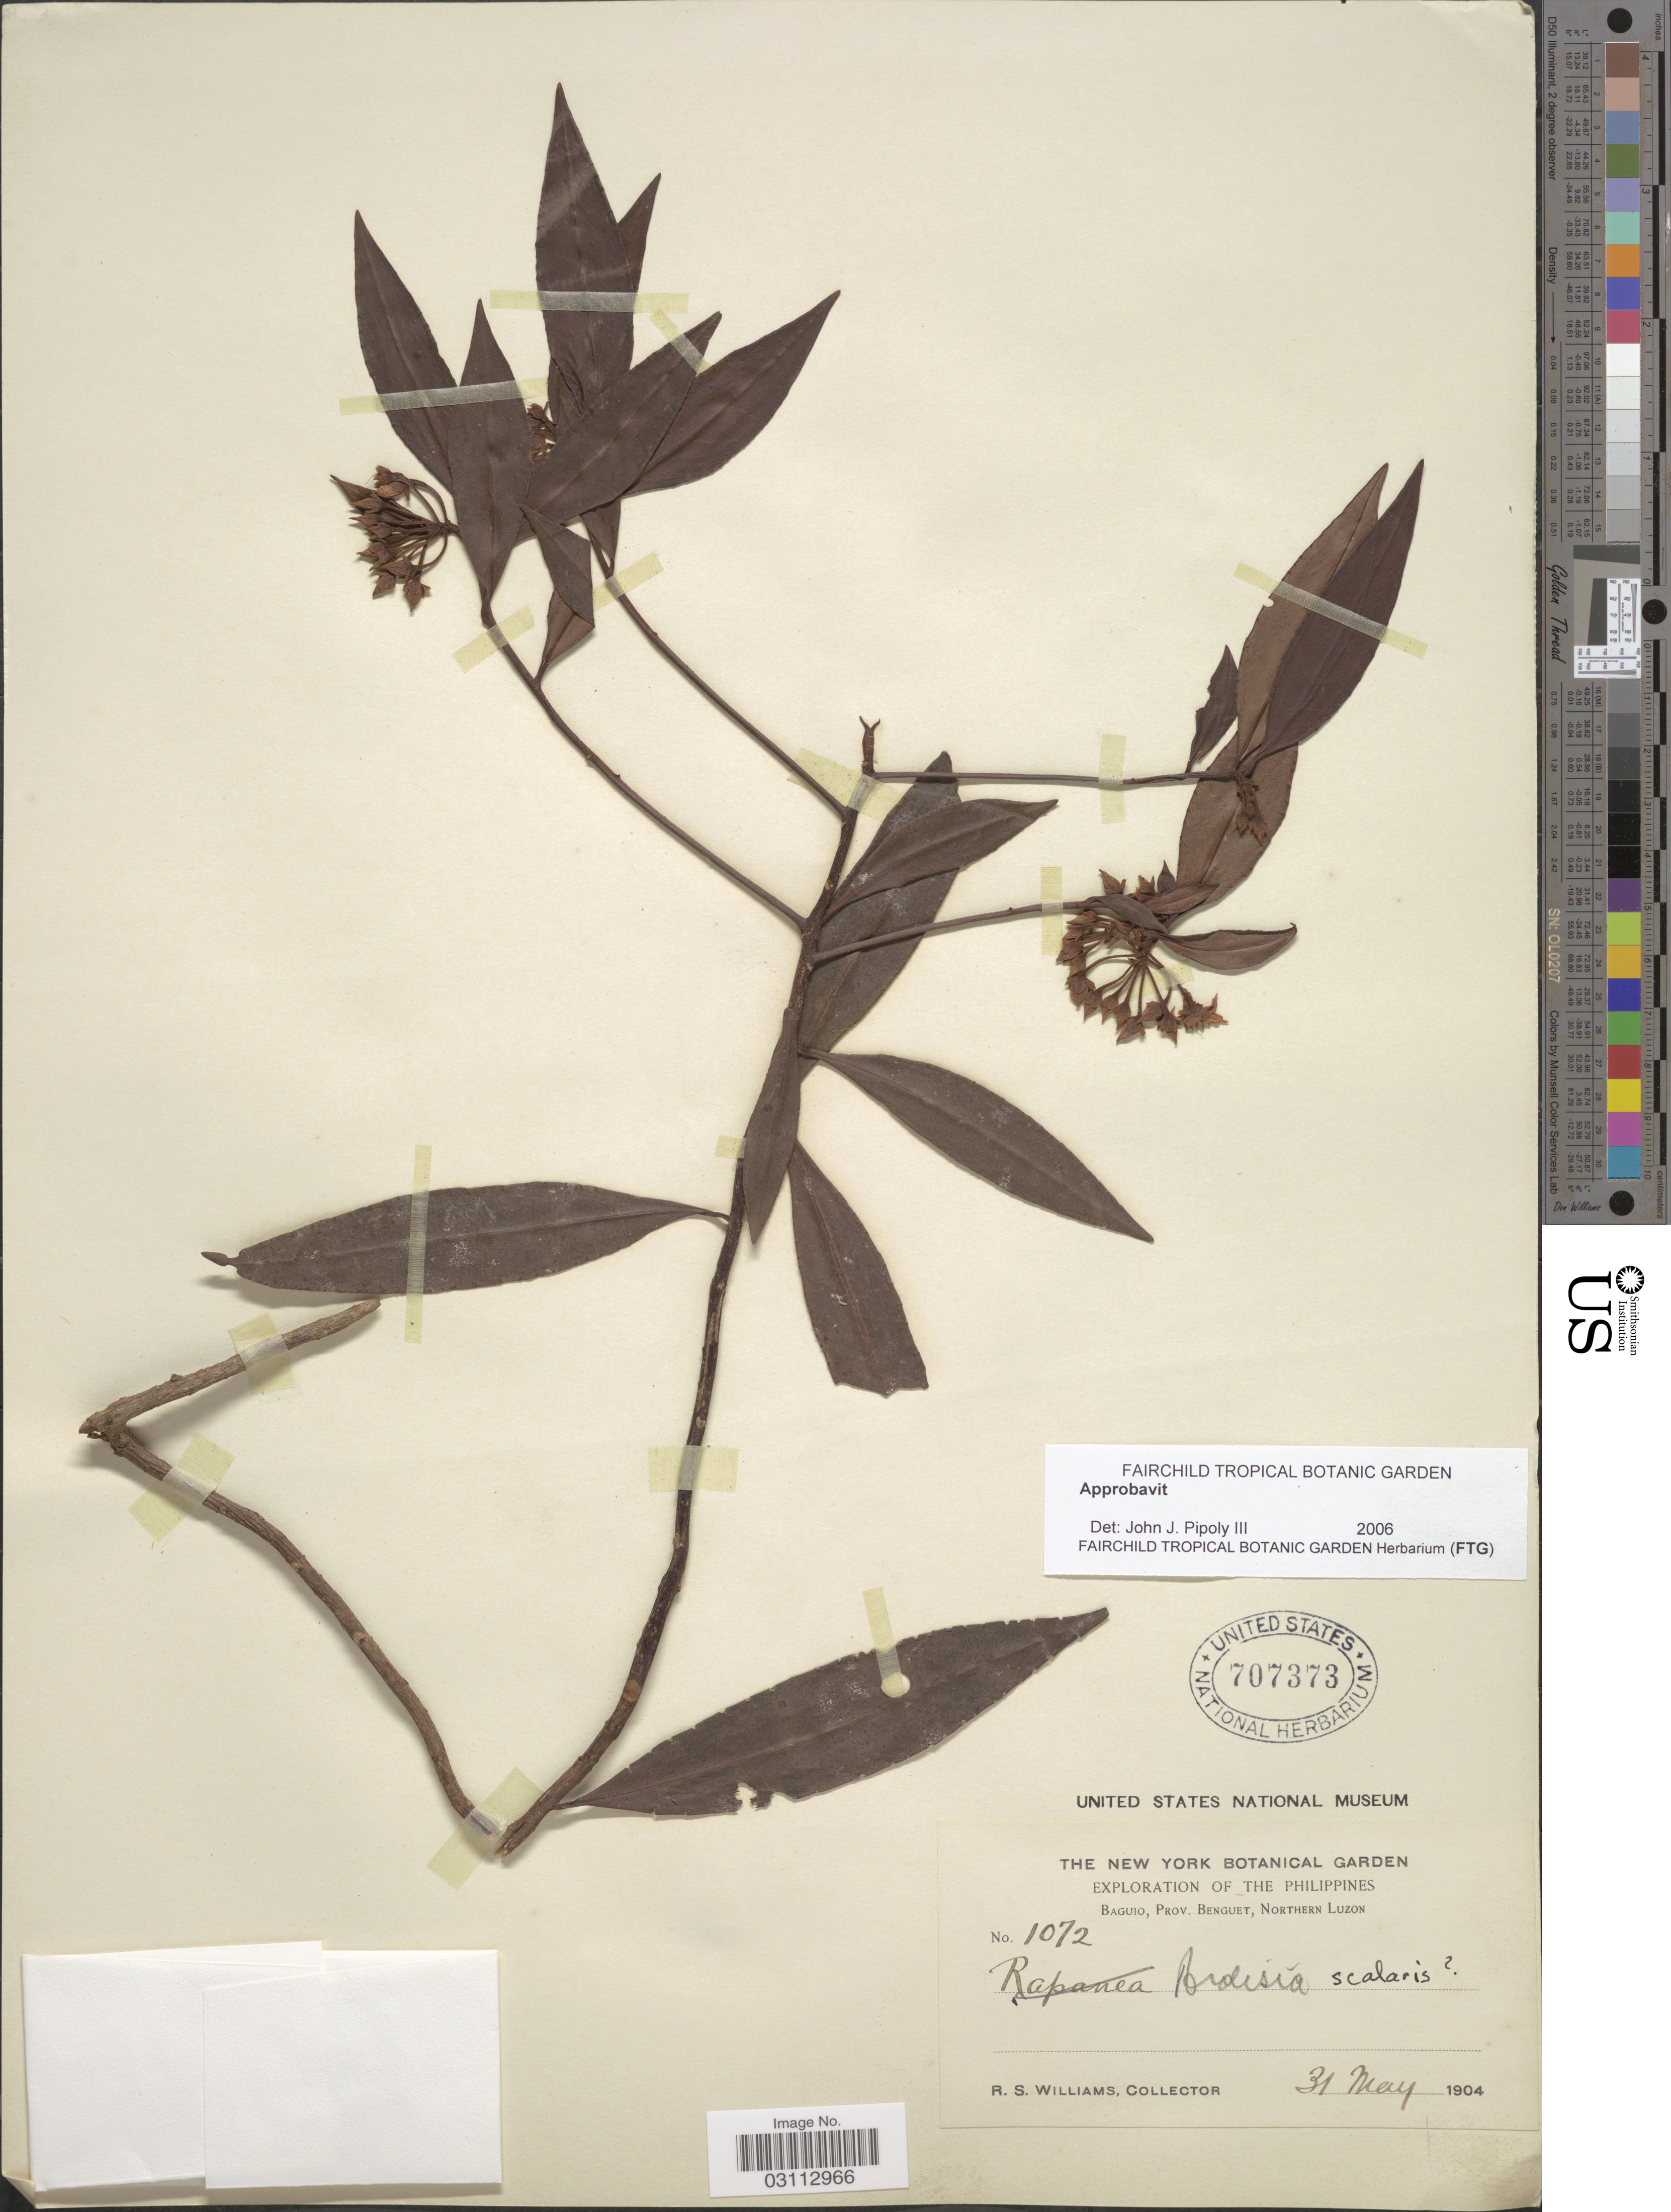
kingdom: Plantae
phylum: Tracheophyta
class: Magnoliopsida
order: Ericales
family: Primulaceae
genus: Ardisia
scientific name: Ardisia scalaris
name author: Mez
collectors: R. S. Williams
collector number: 1072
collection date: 1904-05-31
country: Philippines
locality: Baguio, Prov. Benguet, Northern Luzon.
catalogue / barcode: US 707373